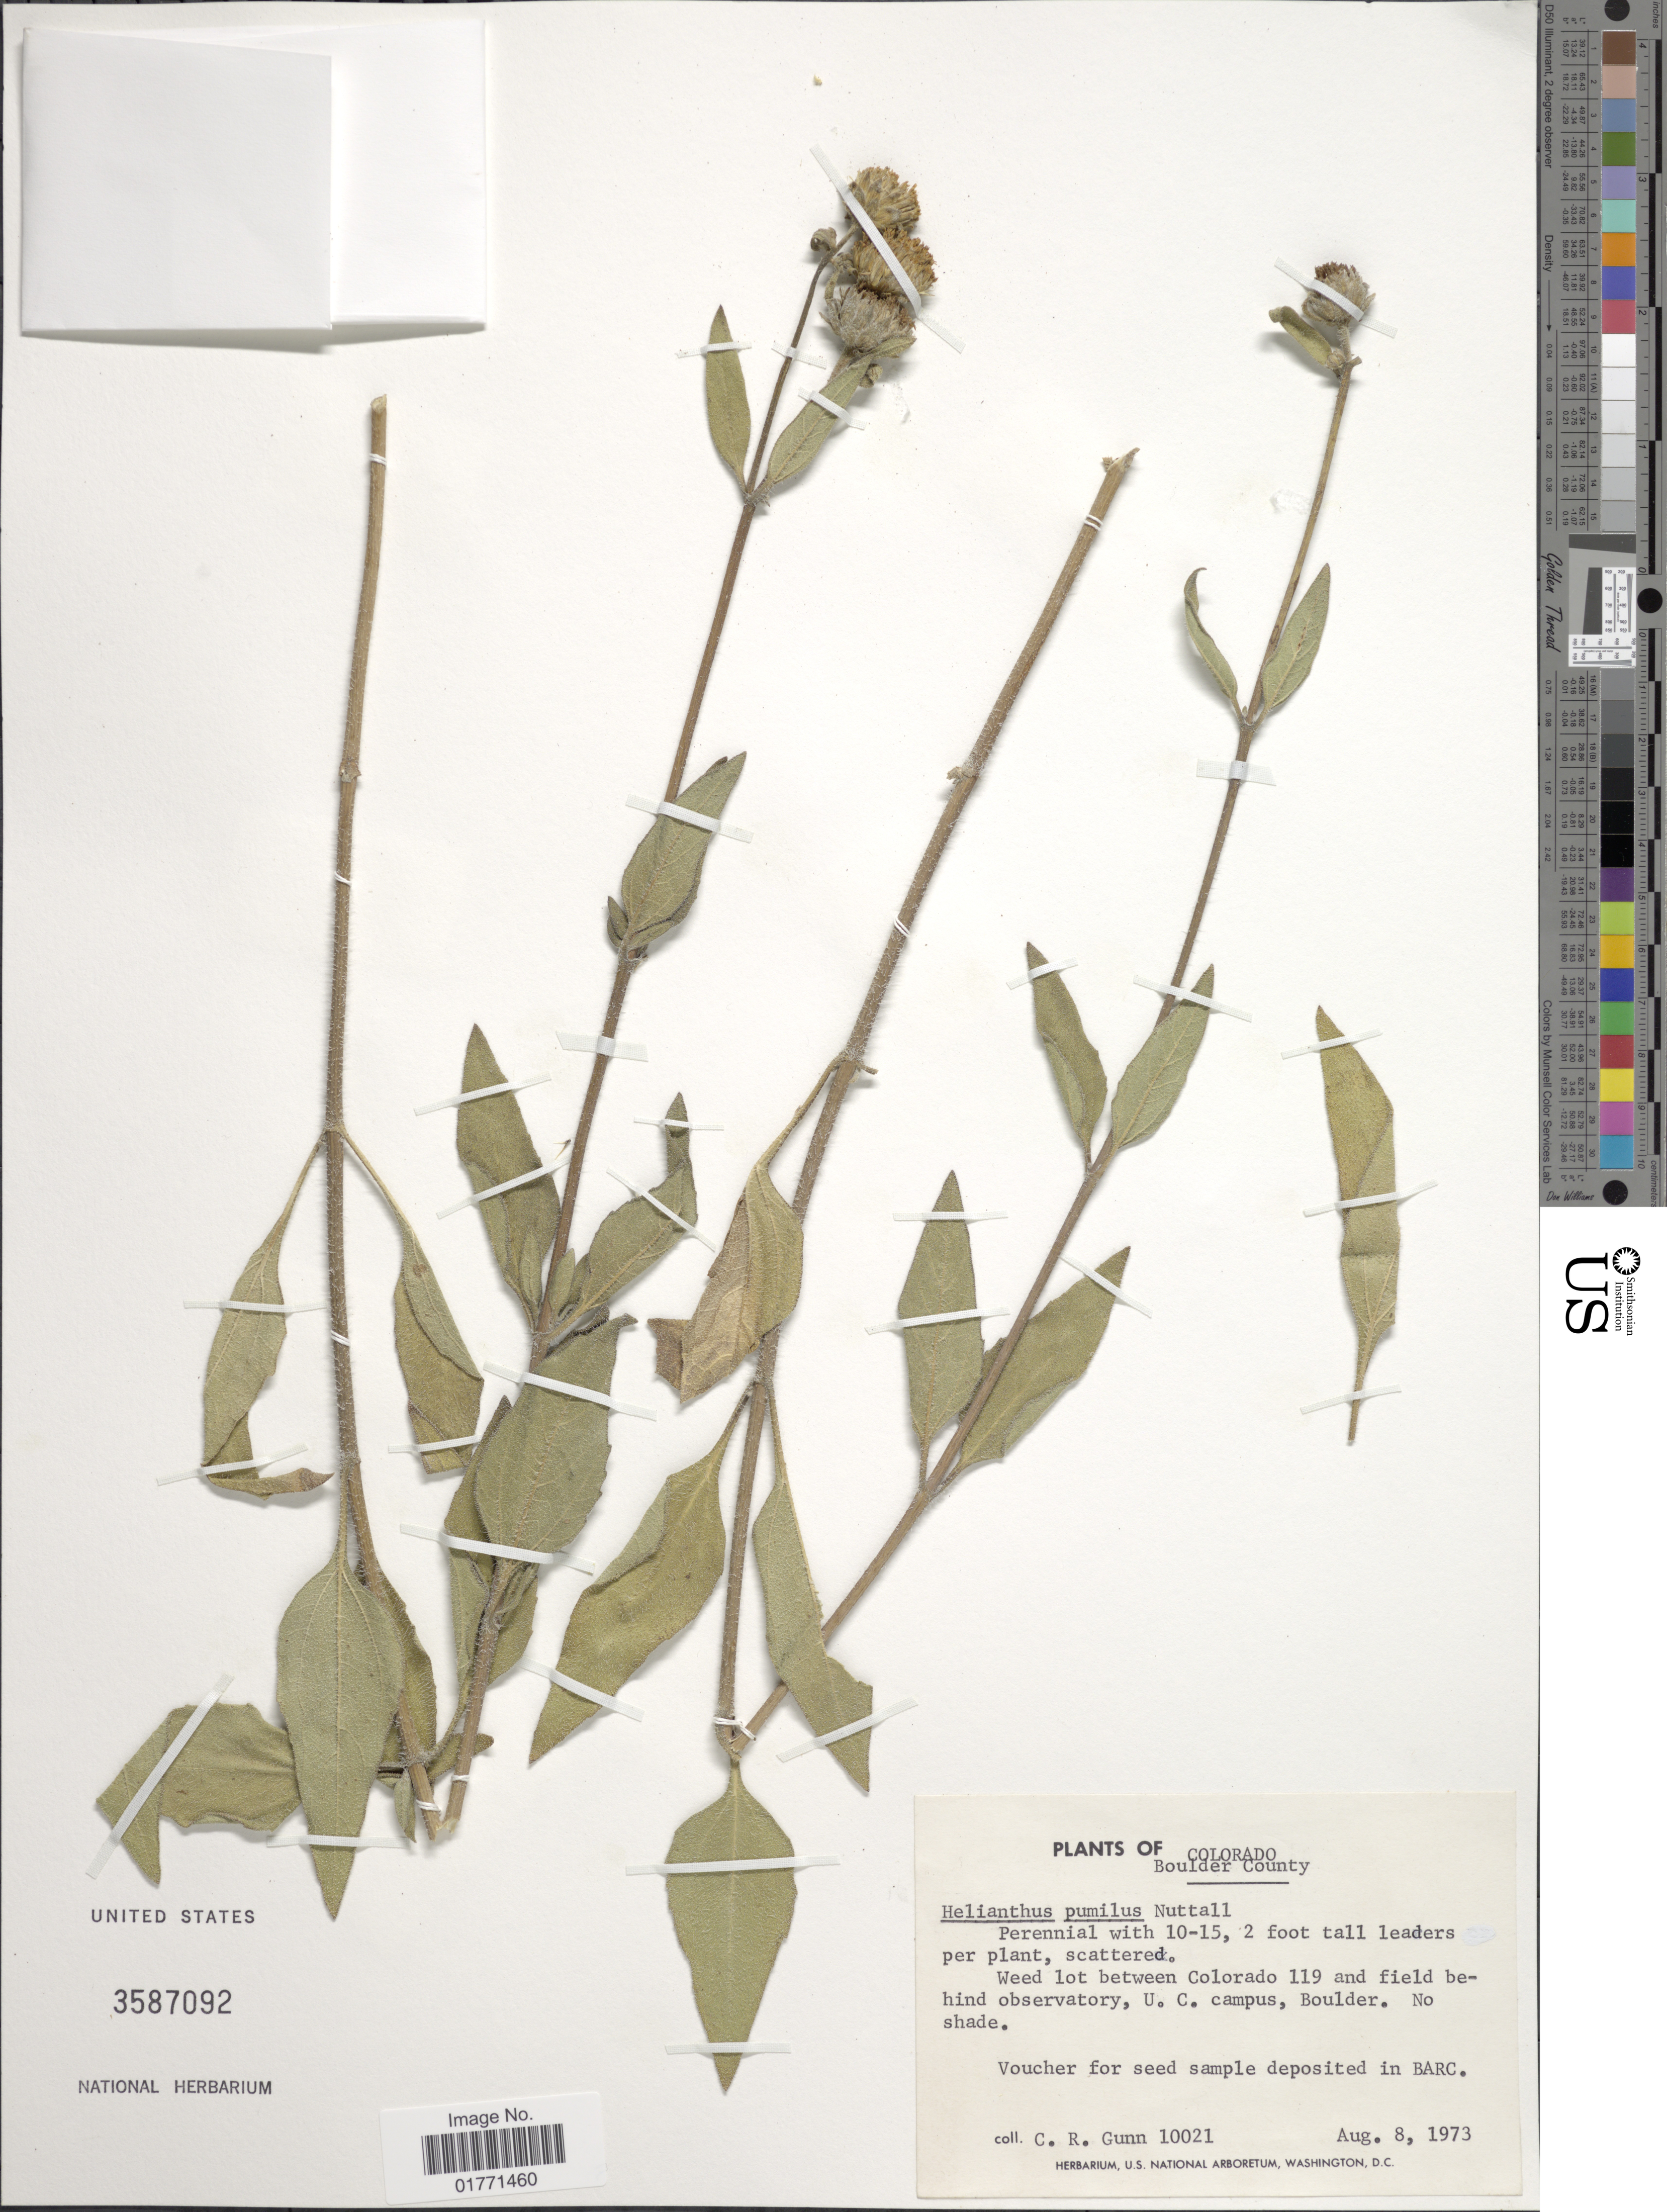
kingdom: Plantae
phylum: Tracheophyta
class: Magnoliopsida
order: Asterales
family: Asteraceae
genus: Helianthus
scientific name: Helianthus pumilis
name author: Nutt.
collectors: C. R. Gunn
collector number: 10021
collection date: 1973-08-08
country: United States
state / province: Colorado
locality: Boulder County. Weed lot between Colorado 119 and field behond observatory, U. C. campus, Boulder.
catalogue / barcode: US 3587092